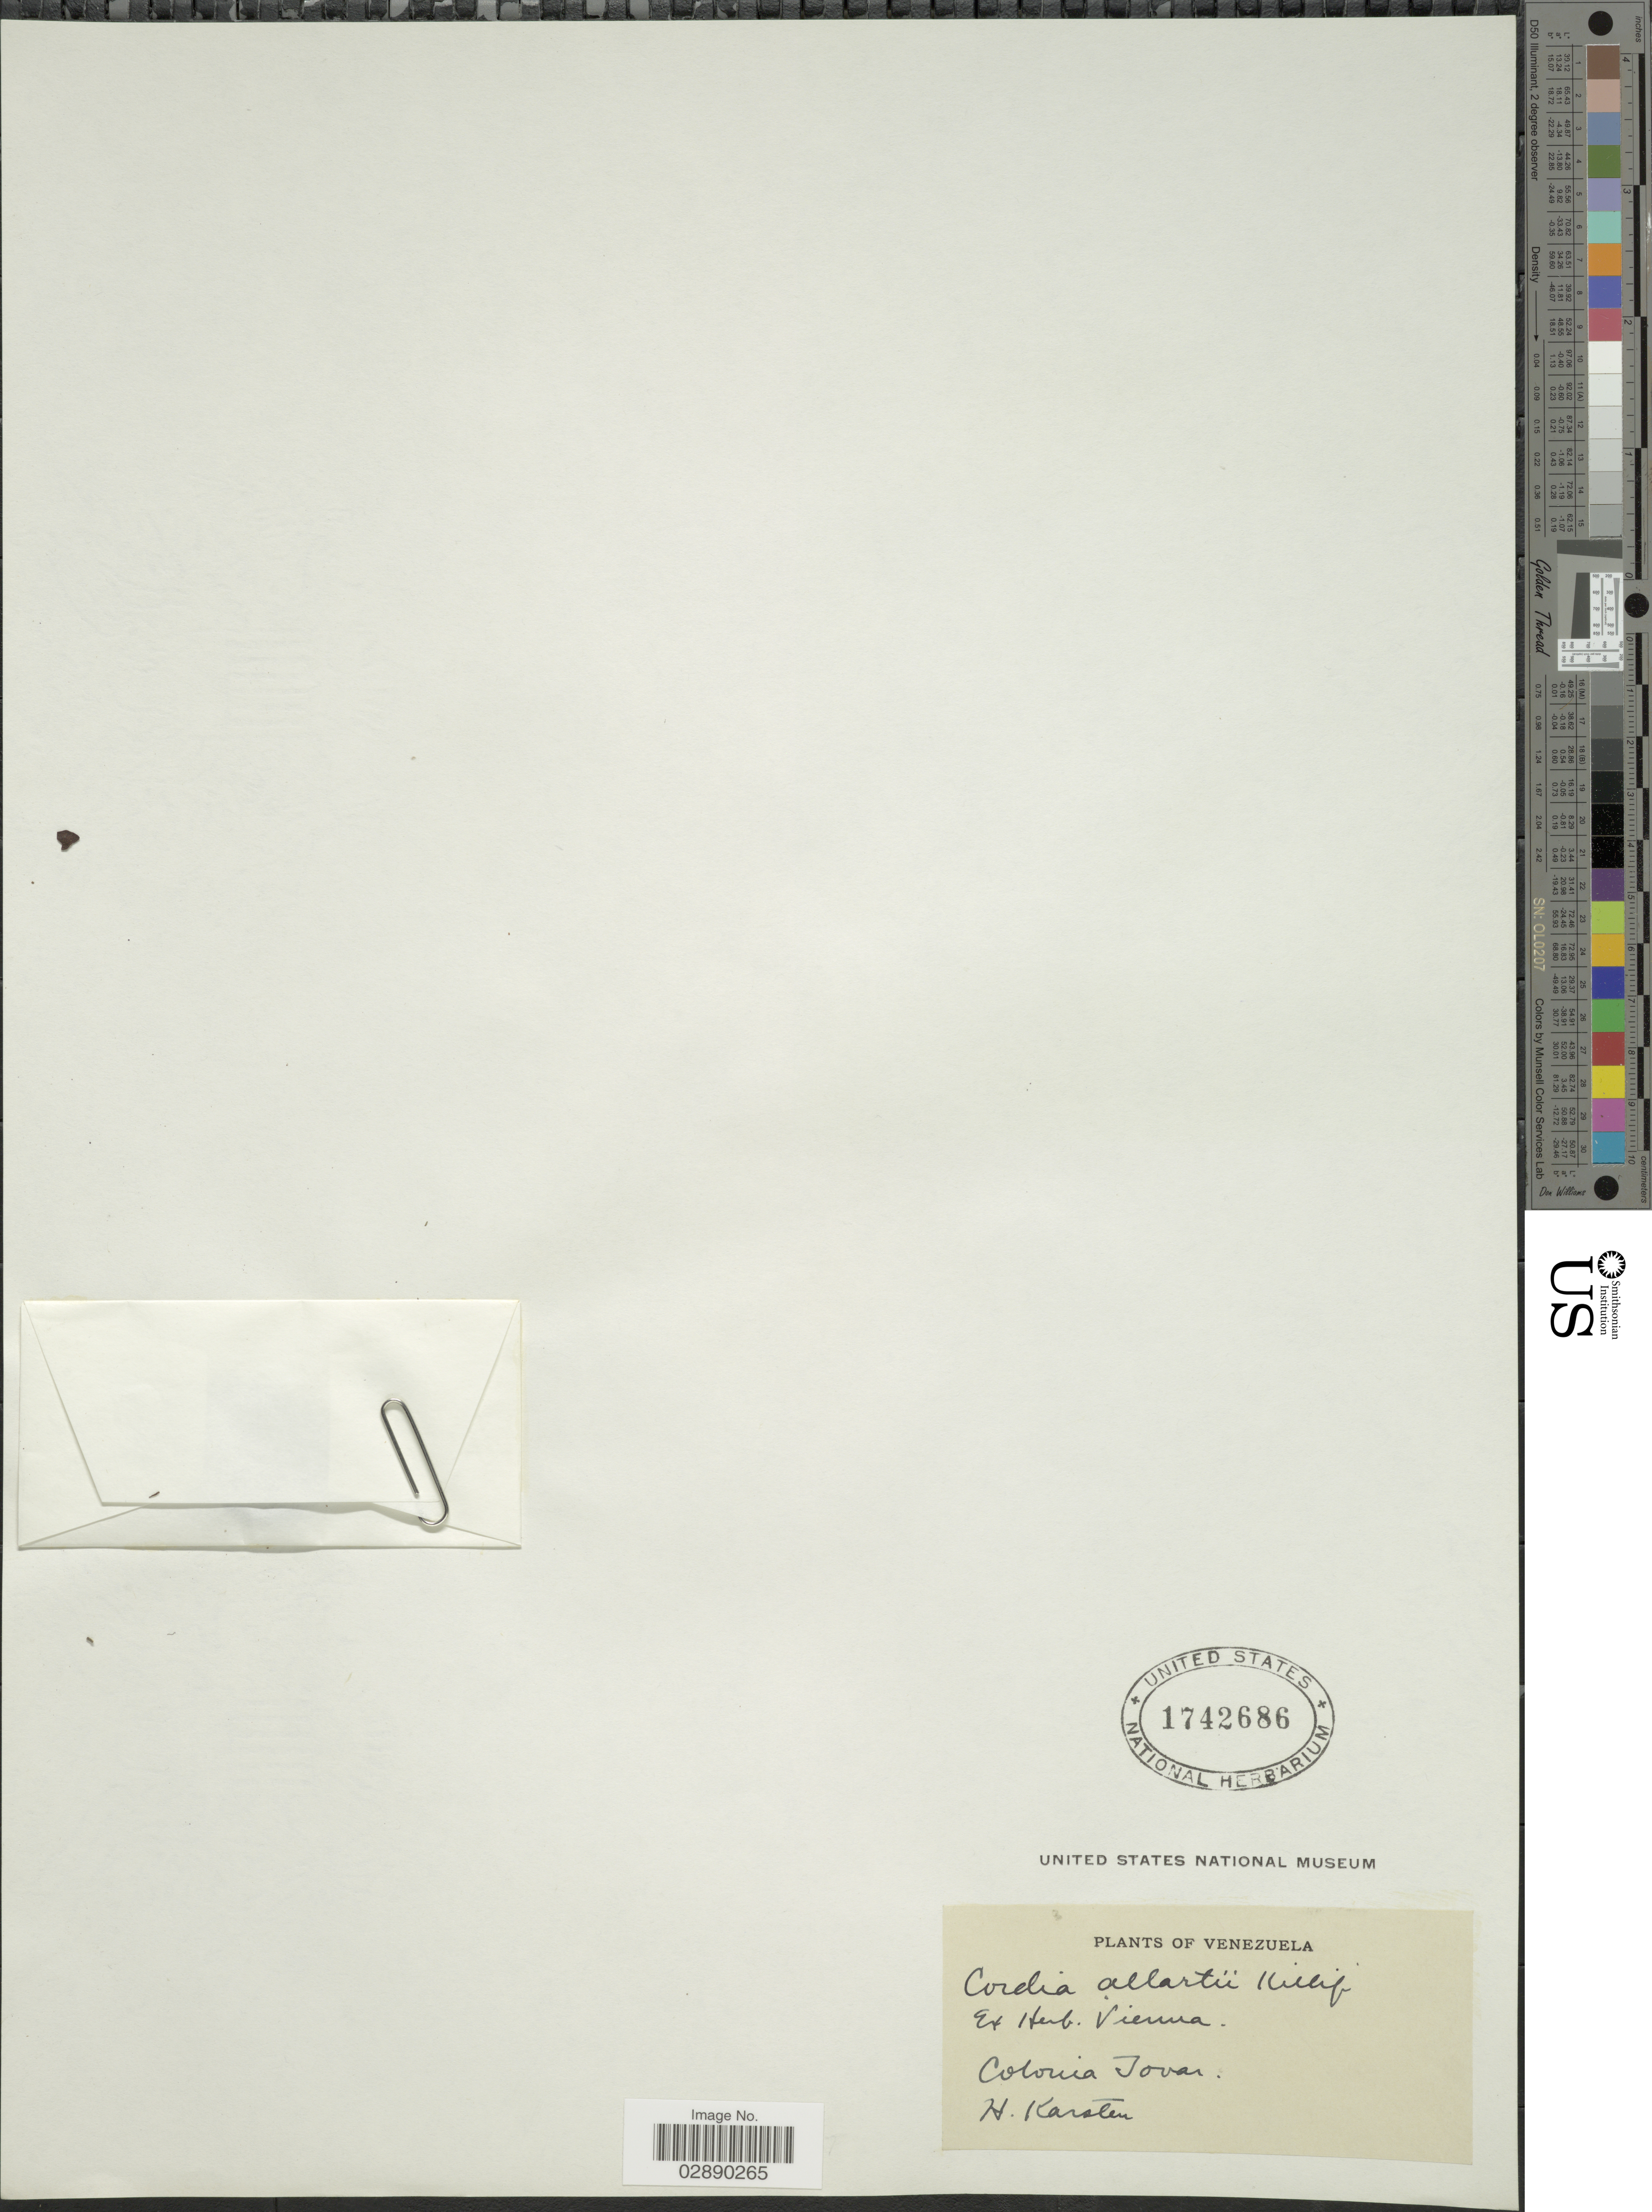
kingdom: Plantae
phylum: Tracheophyta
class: Magnoliopsida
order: Boraginales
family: Cordiaceae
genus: Cordia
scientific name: Cordia allartii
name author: Killip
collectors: H. Karsten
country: Venezuela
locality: Colonia Tovar.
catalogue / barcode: US 1742686